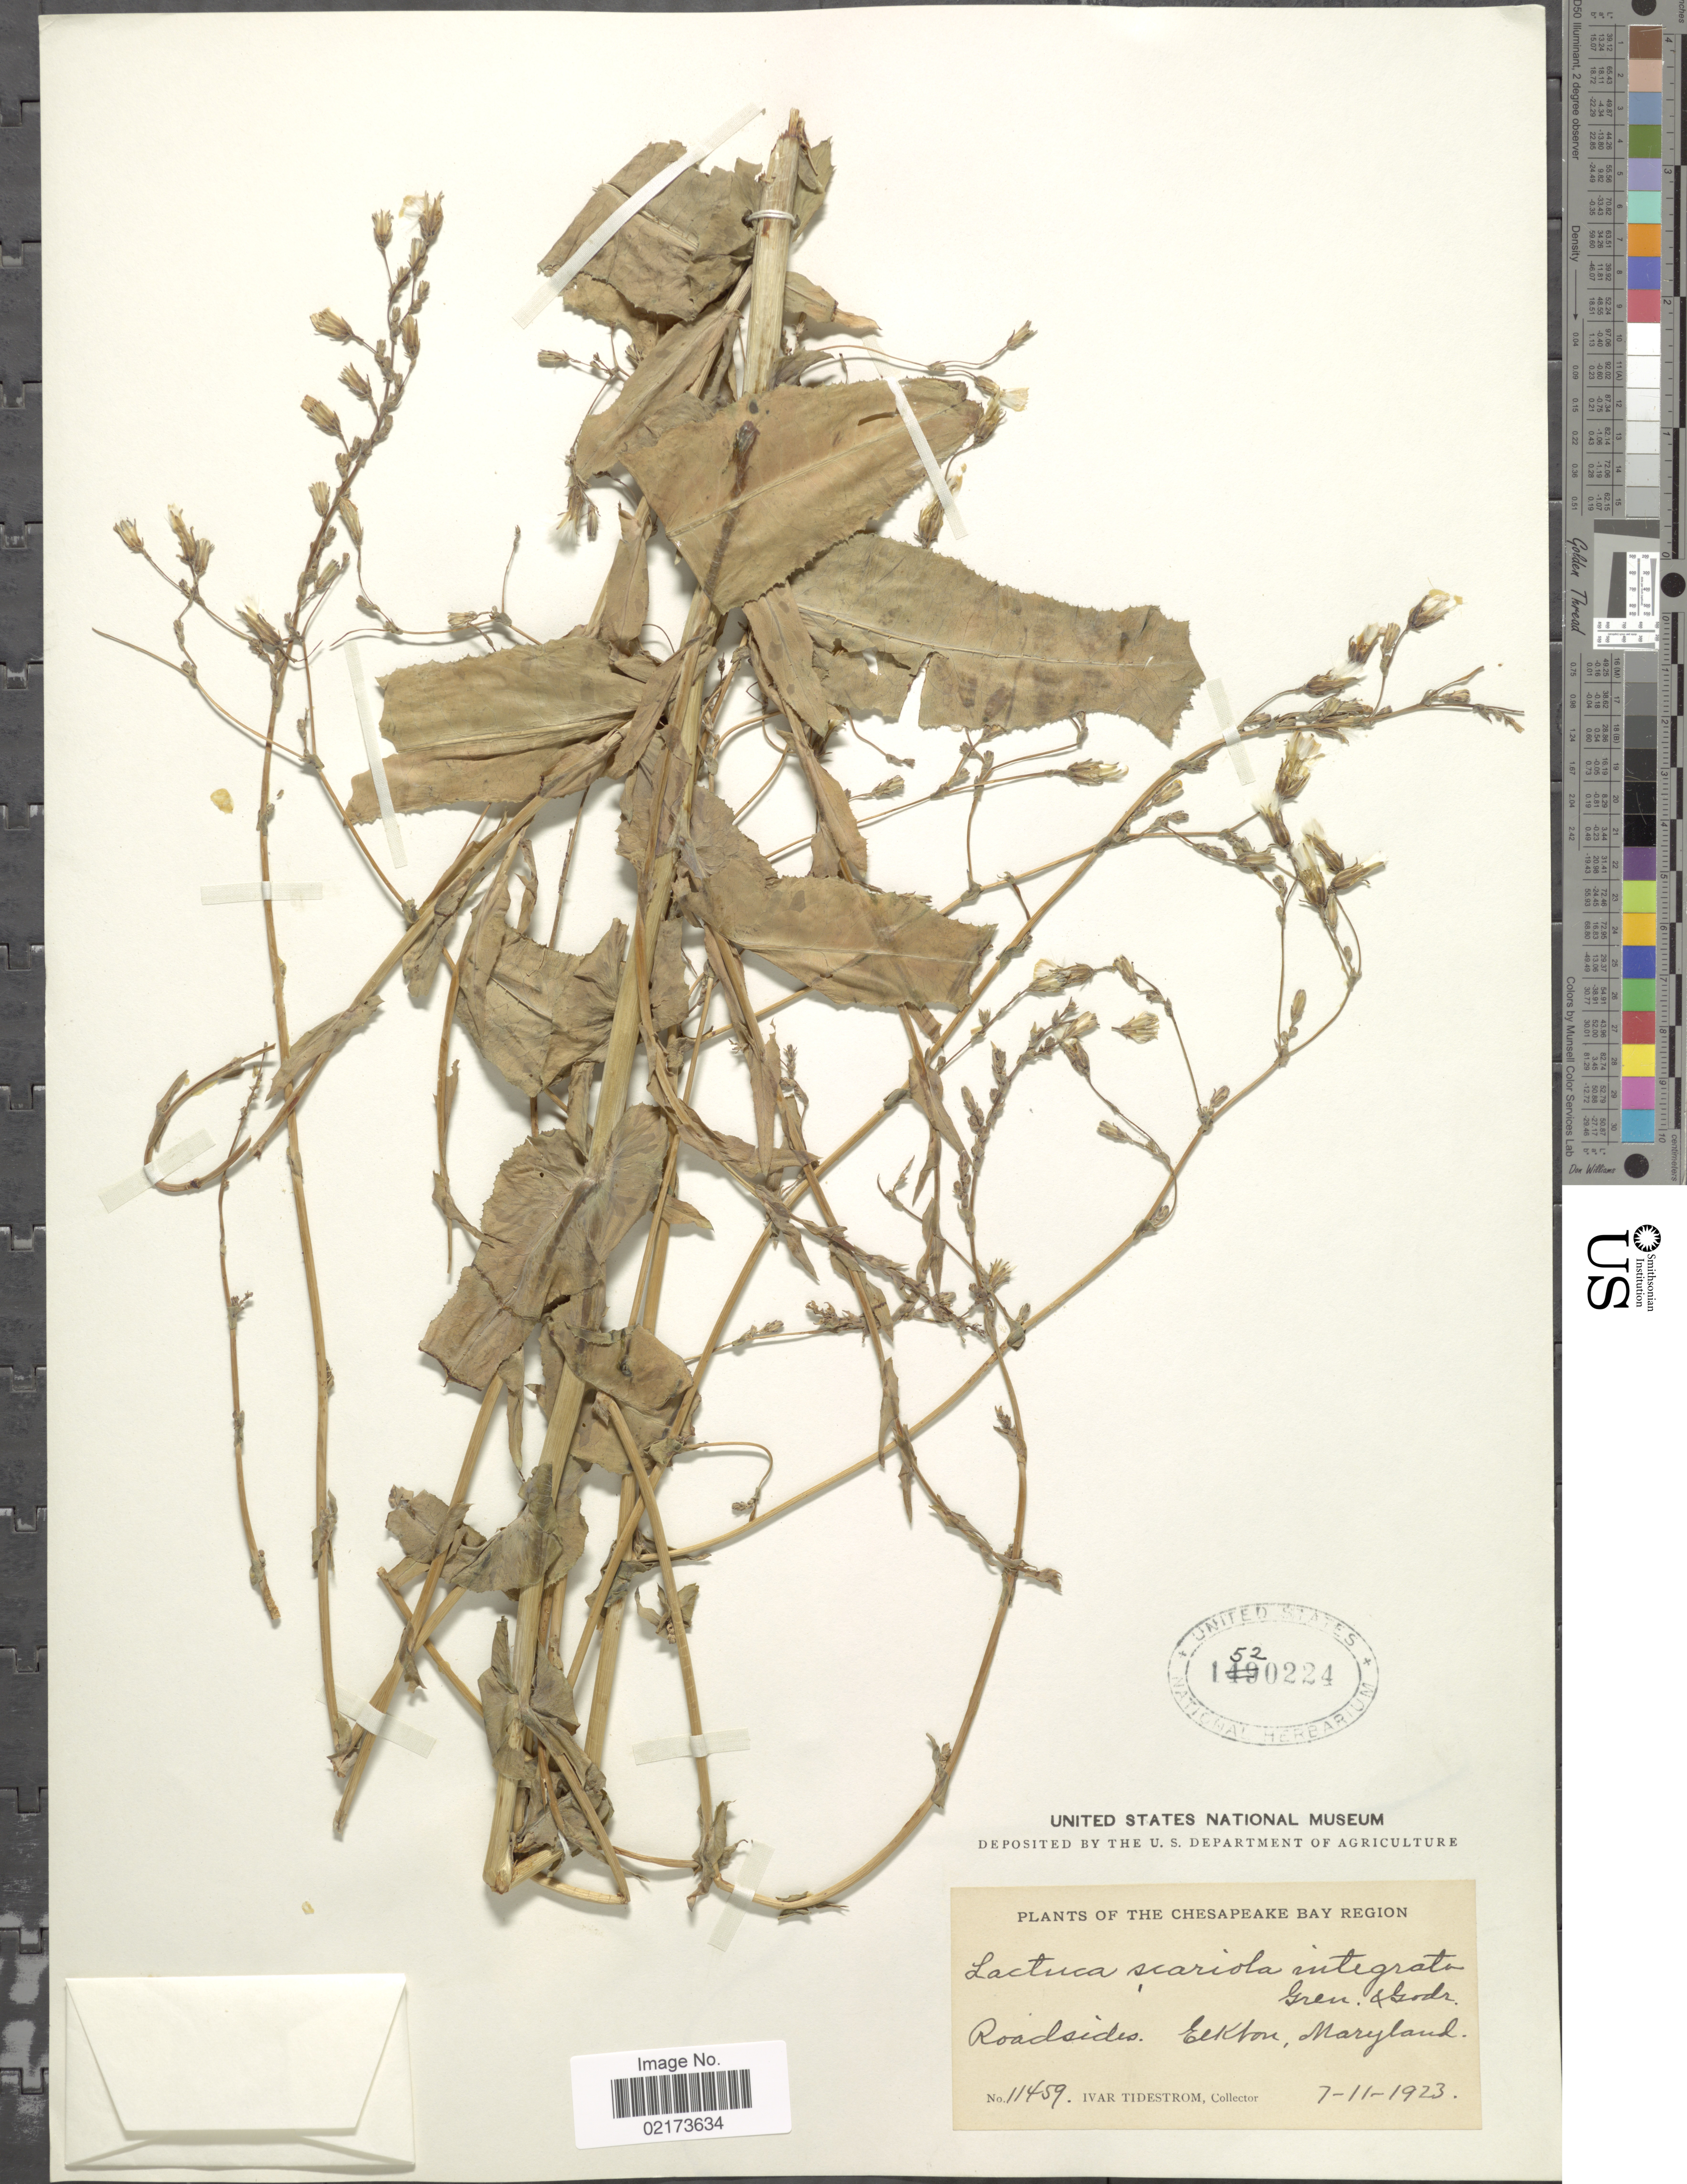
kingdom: Plantae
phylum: Tracheophyta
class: Magnoliopsida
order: Asterales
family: Asteraceae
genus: Lactuca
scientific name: Lactuca serriola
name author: L.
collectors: I. F. Tidestrom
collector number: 11459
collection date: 1923-07-11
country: United States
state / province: Maryland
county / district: Cecil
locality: Chesapeake Bay Region, Roadsides. Elkton, Maryland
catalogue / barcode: US 1520224